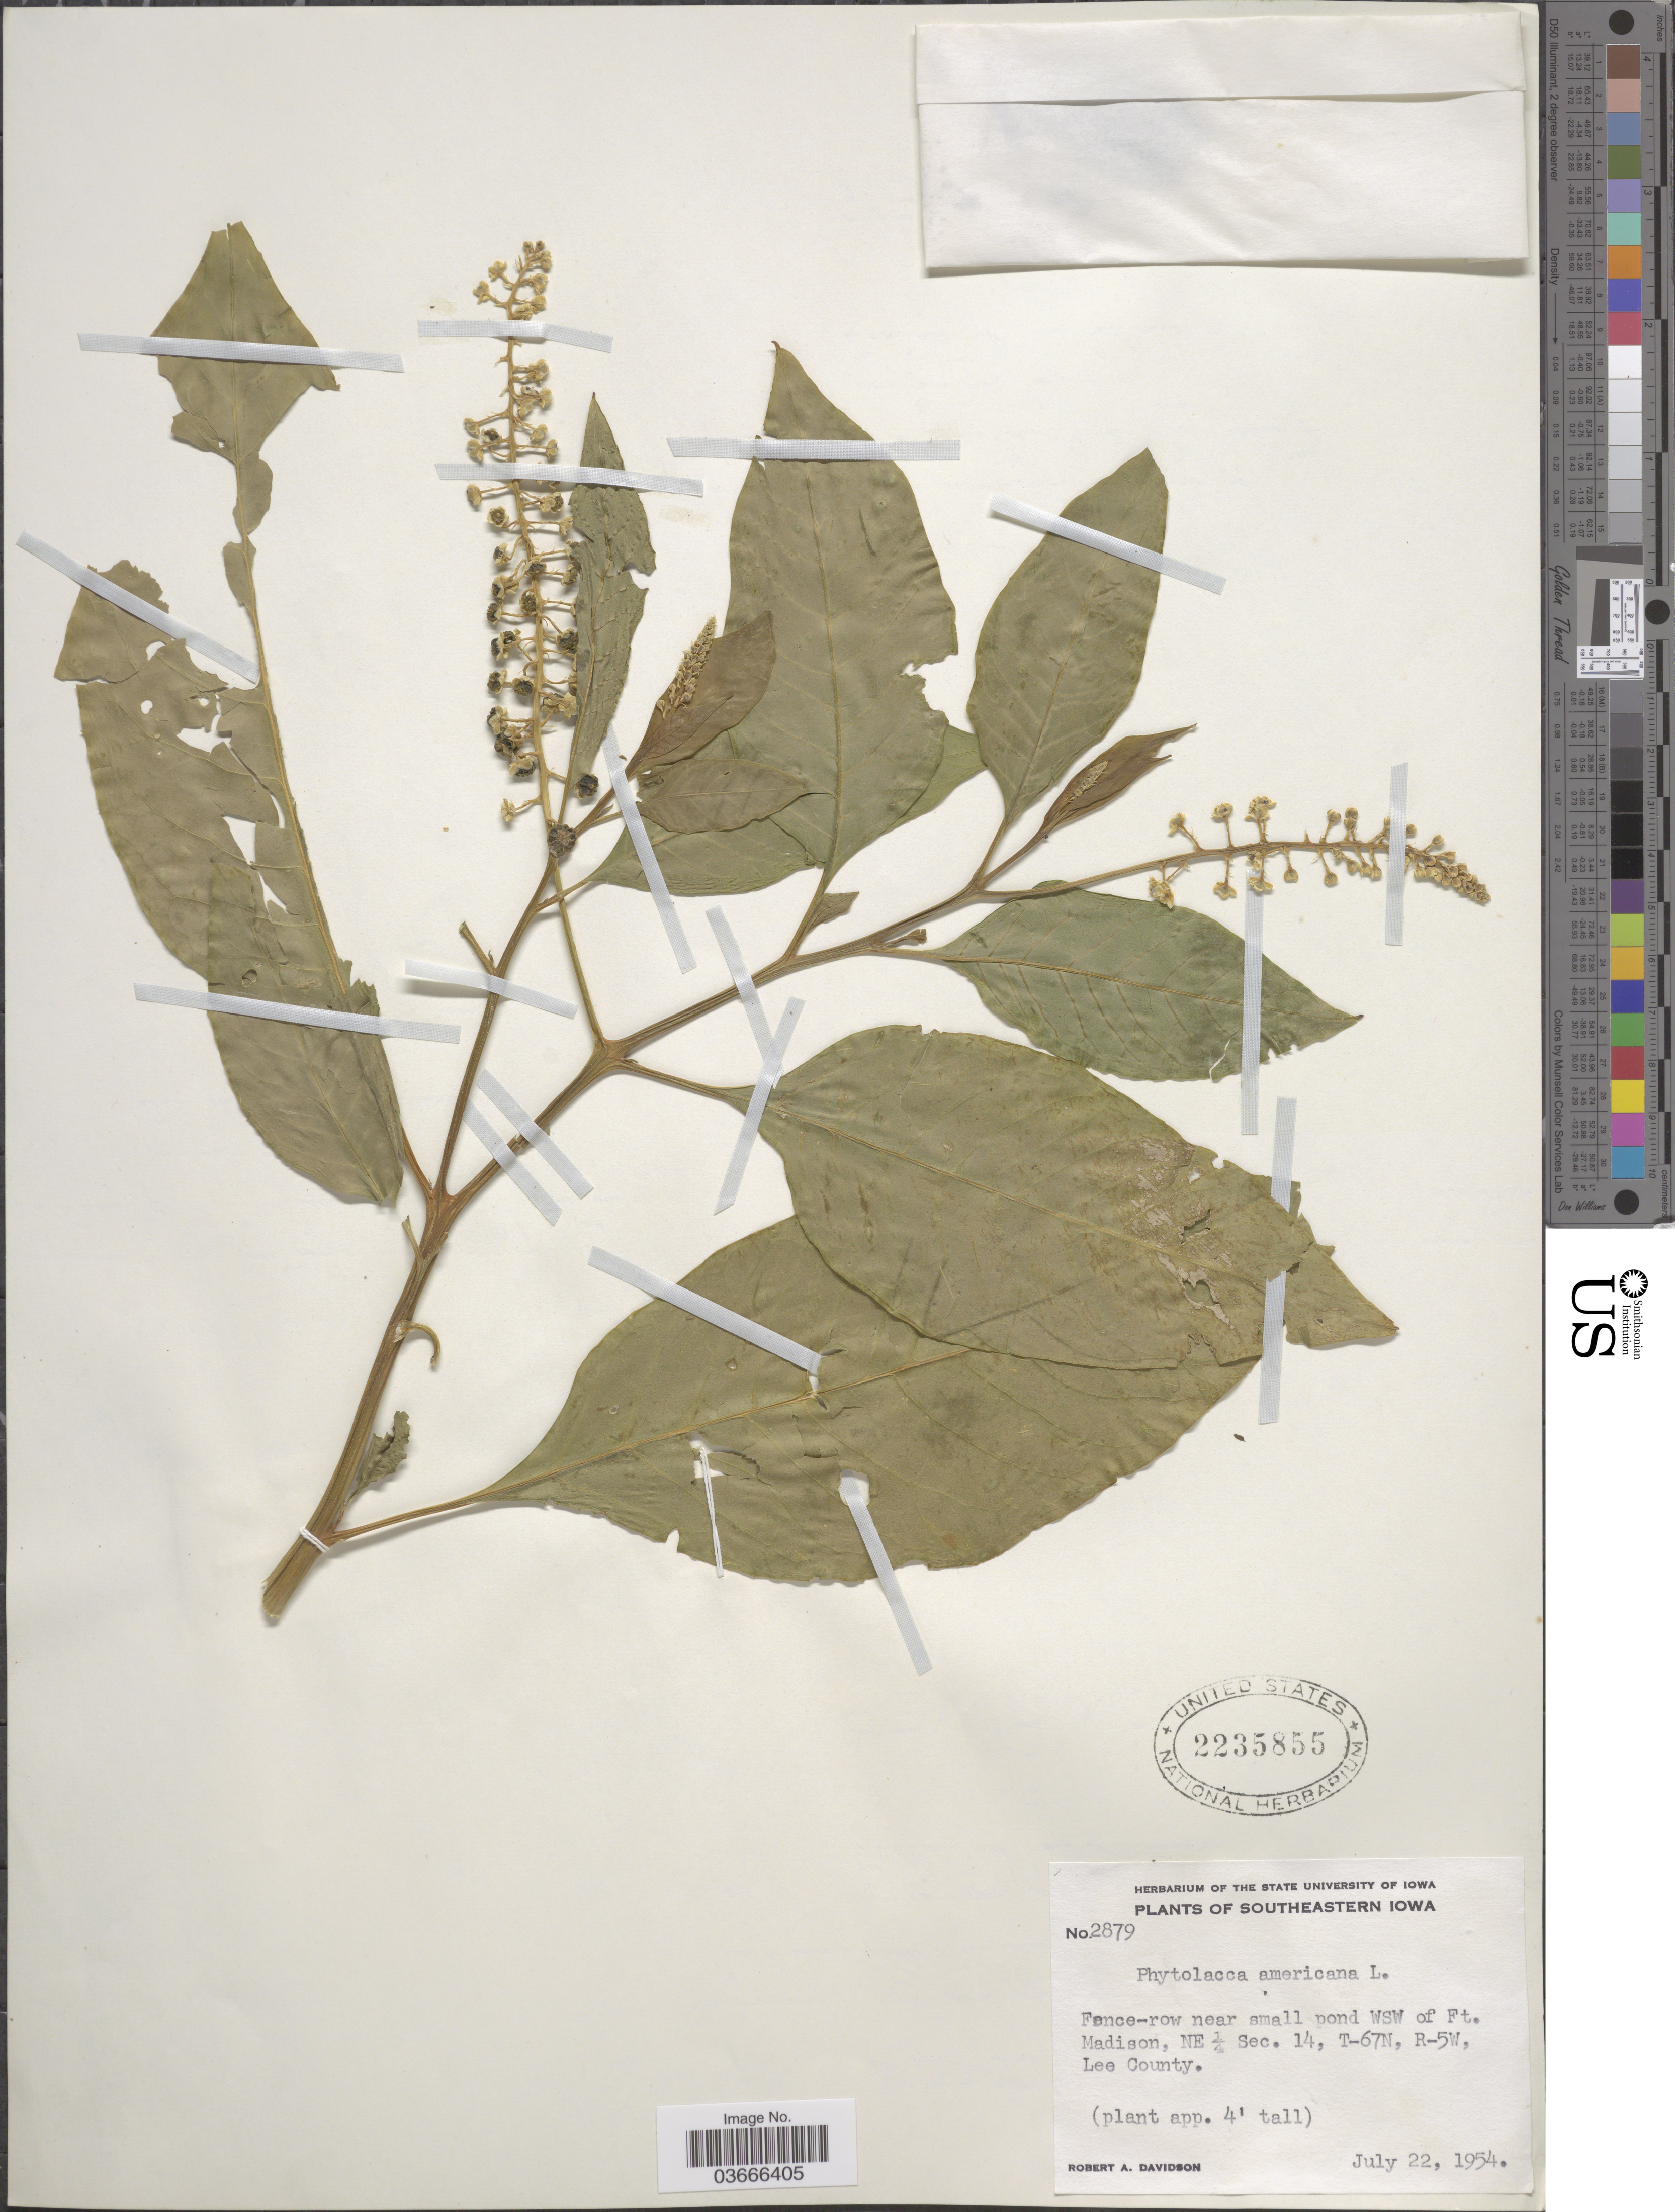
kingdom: Plantae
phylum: Tracheophyta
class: Magnoliopsida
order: Caryophyllales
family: Phytolaccaceae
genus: Phytolacca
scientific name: Phytolacca americana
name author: L.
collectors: R. A. Davidson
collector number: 2879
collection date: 1954-07-22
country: United States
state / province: Iowa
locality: Southeastern Iowa. Fence-row near small pond WSW of Ft. Madison, NE ¼ Sec. 14, T-67N, R-5W, Lee County.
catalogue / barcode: US 2235855